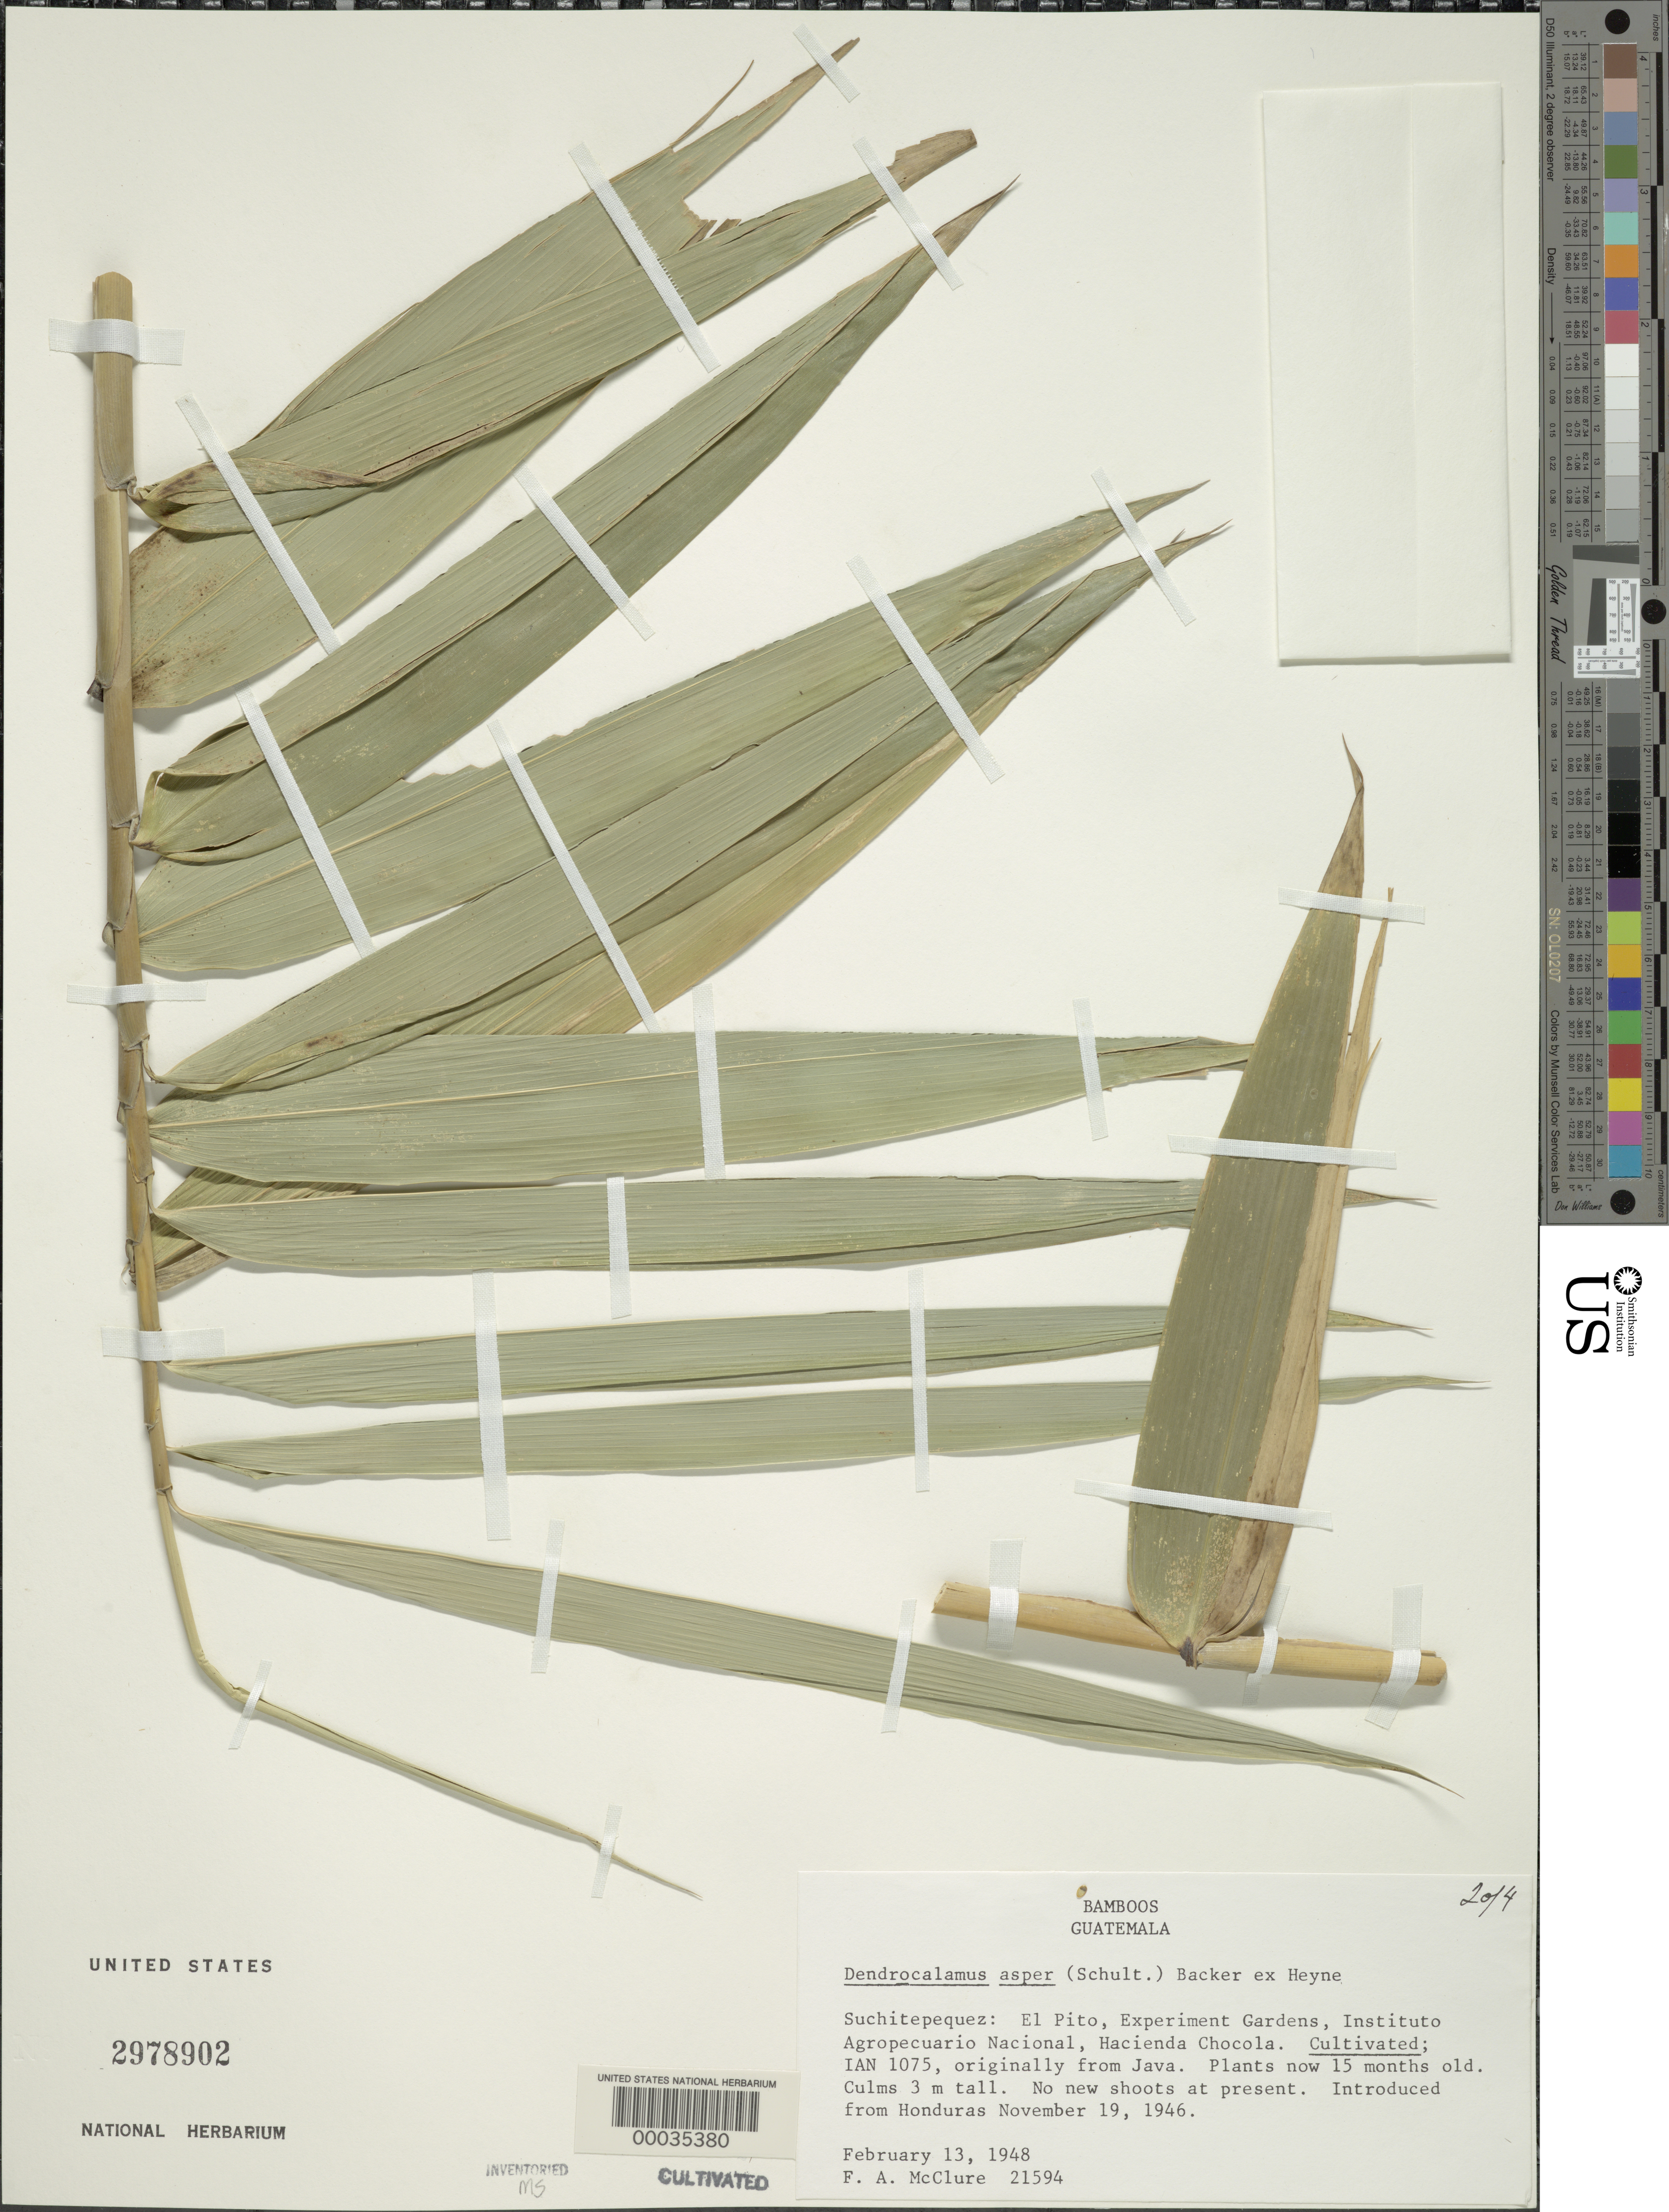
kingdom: Plantae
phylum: Tracheophyta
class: Liliopsida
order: Poales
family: Poaceae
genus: Dendrocalamus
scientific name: Dendrocalamus asper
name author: (Schult. & Schult. f.) Backer ex K. Heyne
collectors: F. A. McClure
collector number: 21594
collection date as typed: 13 Feb 1948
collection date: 1948-02-13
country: Guatemala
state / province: Suchitepéquez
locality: Ex. gardens, Inst. Agropecuario Nac. Hacienta Chocola, El Pito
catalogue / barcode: US 2978902